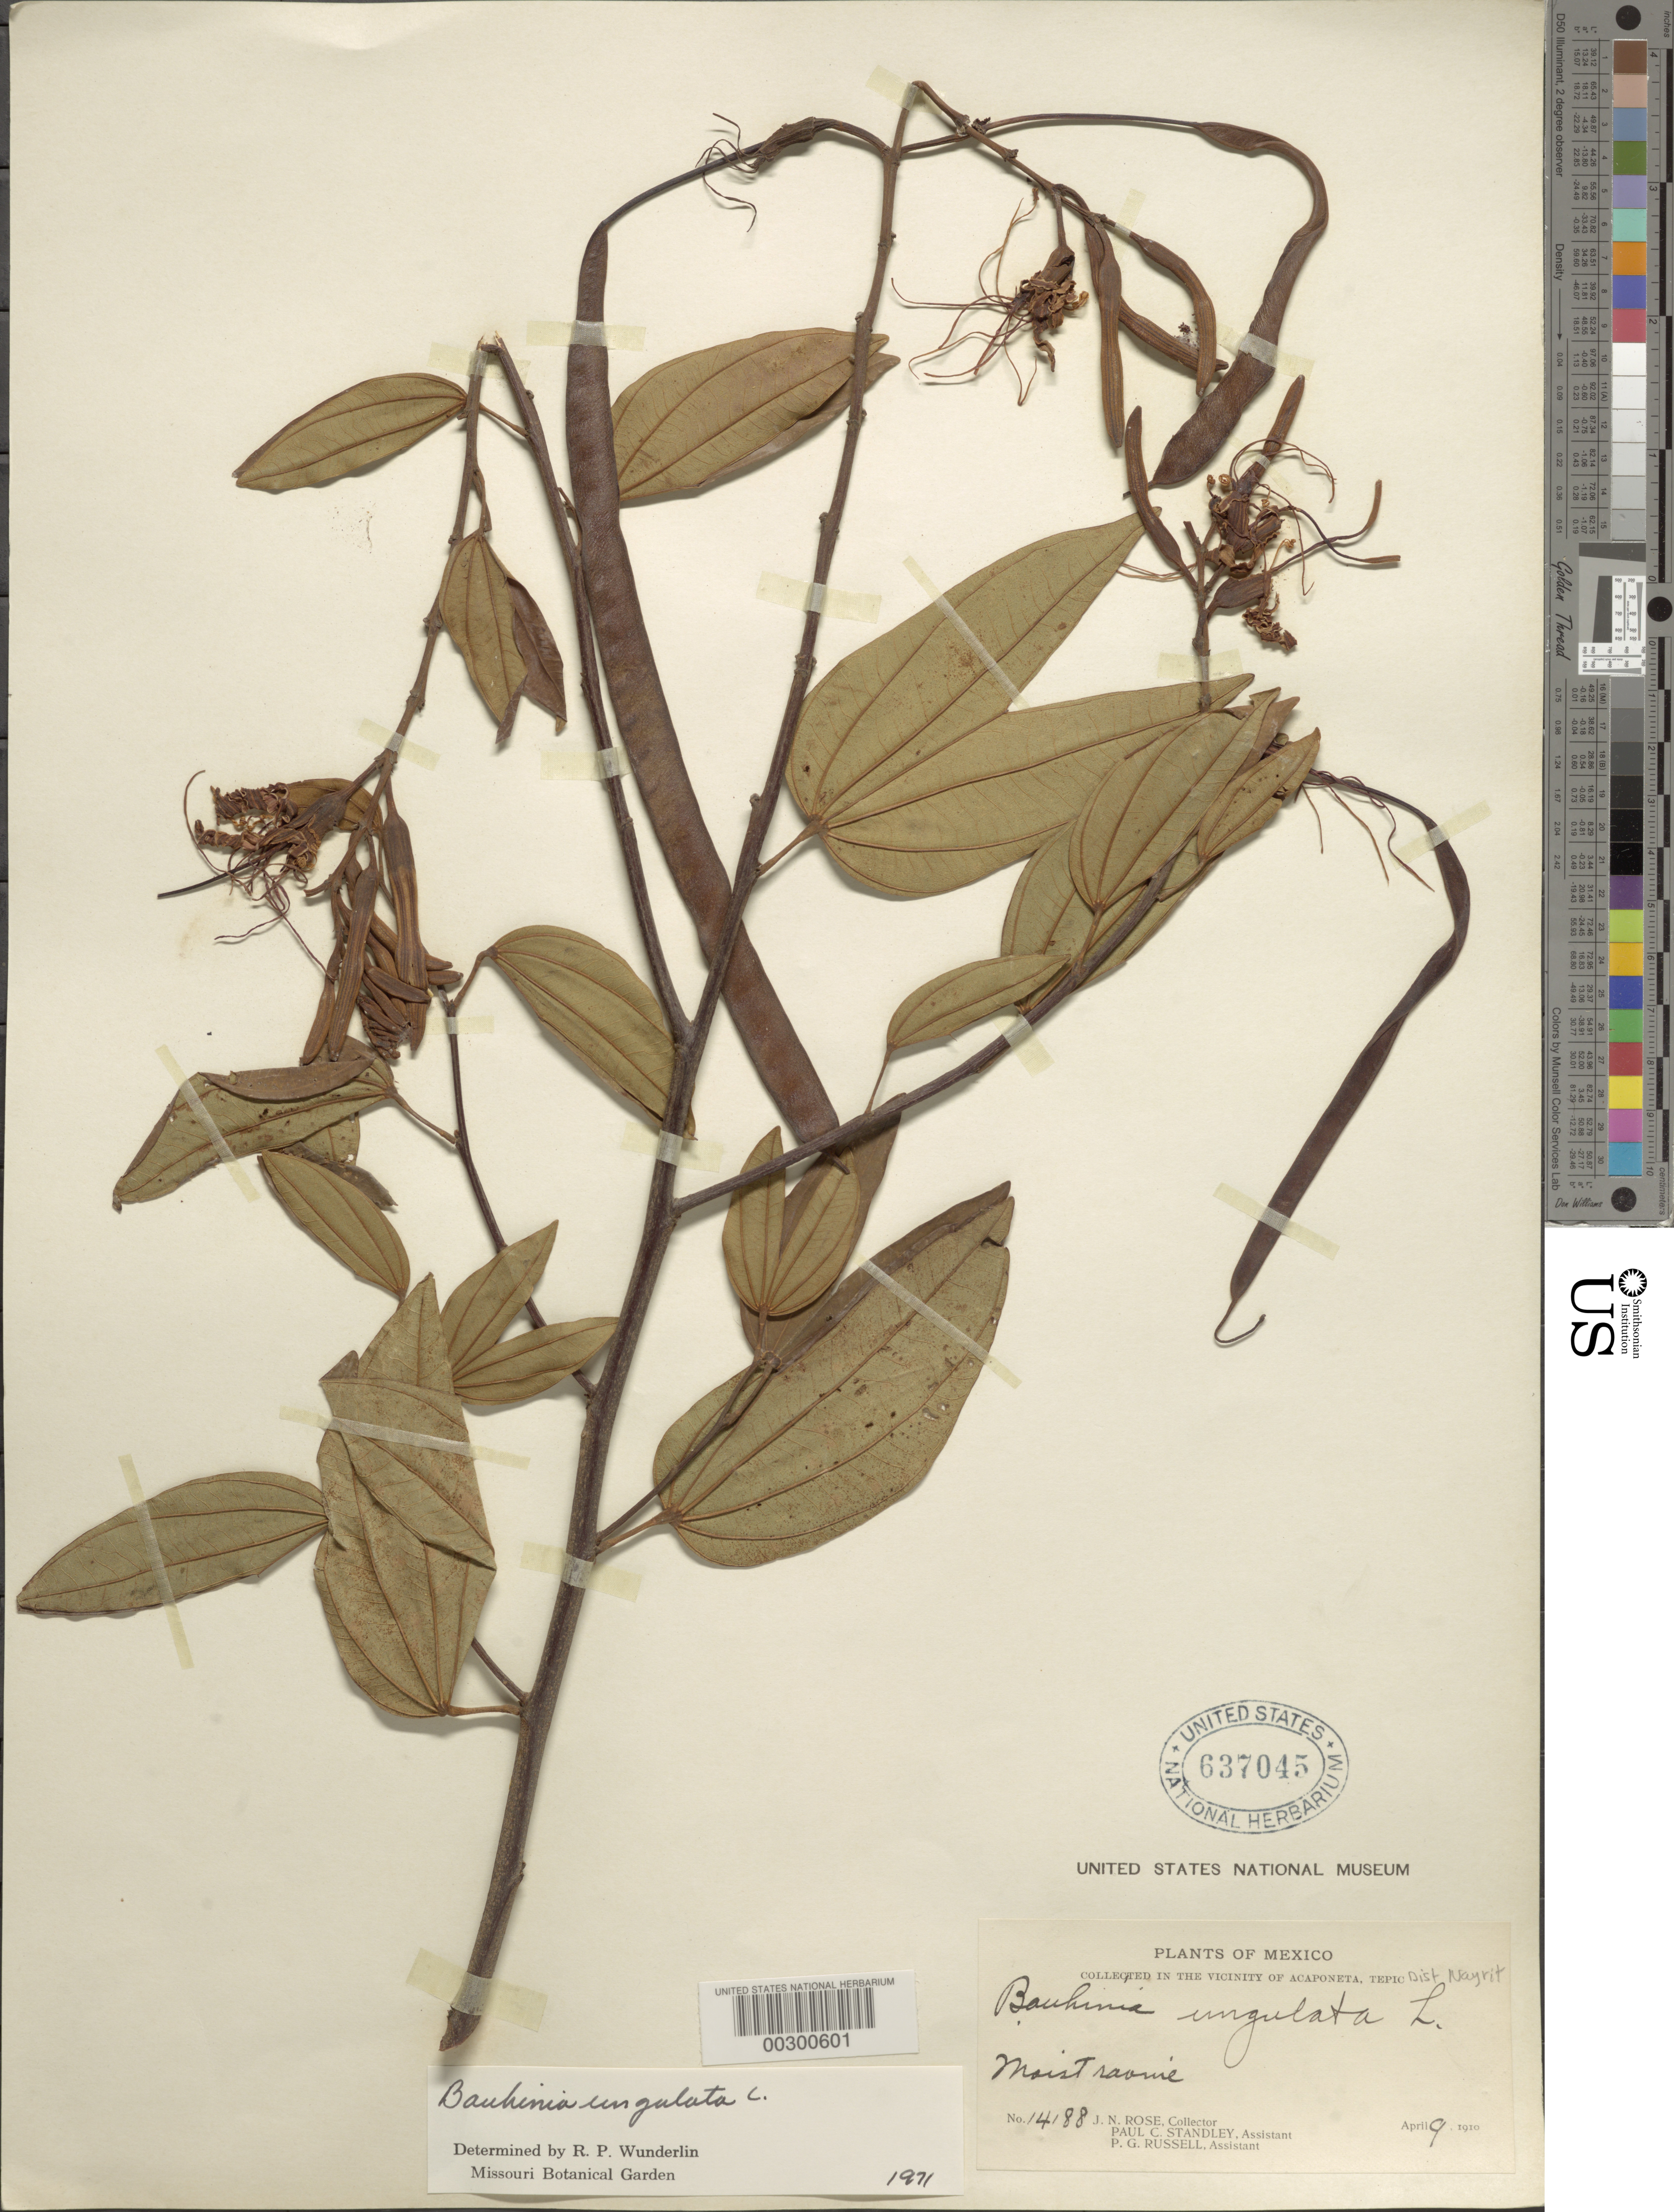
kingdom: Plantae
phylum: Tracheophyta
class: Magnoliopsida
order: Fabales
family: Fabaceae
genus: Bauhinia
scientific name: Bauhinia ungulata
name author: L.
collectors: J. N. Rose, P. C. Standley & P. G. Russell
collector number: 14188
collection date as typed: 09 Apr 1910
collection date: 1910-04-09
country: Mexico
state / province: Nayarit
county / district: Tepic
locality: Vicinity of Acaponeta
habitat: Moist ravine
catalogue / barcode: US 637045